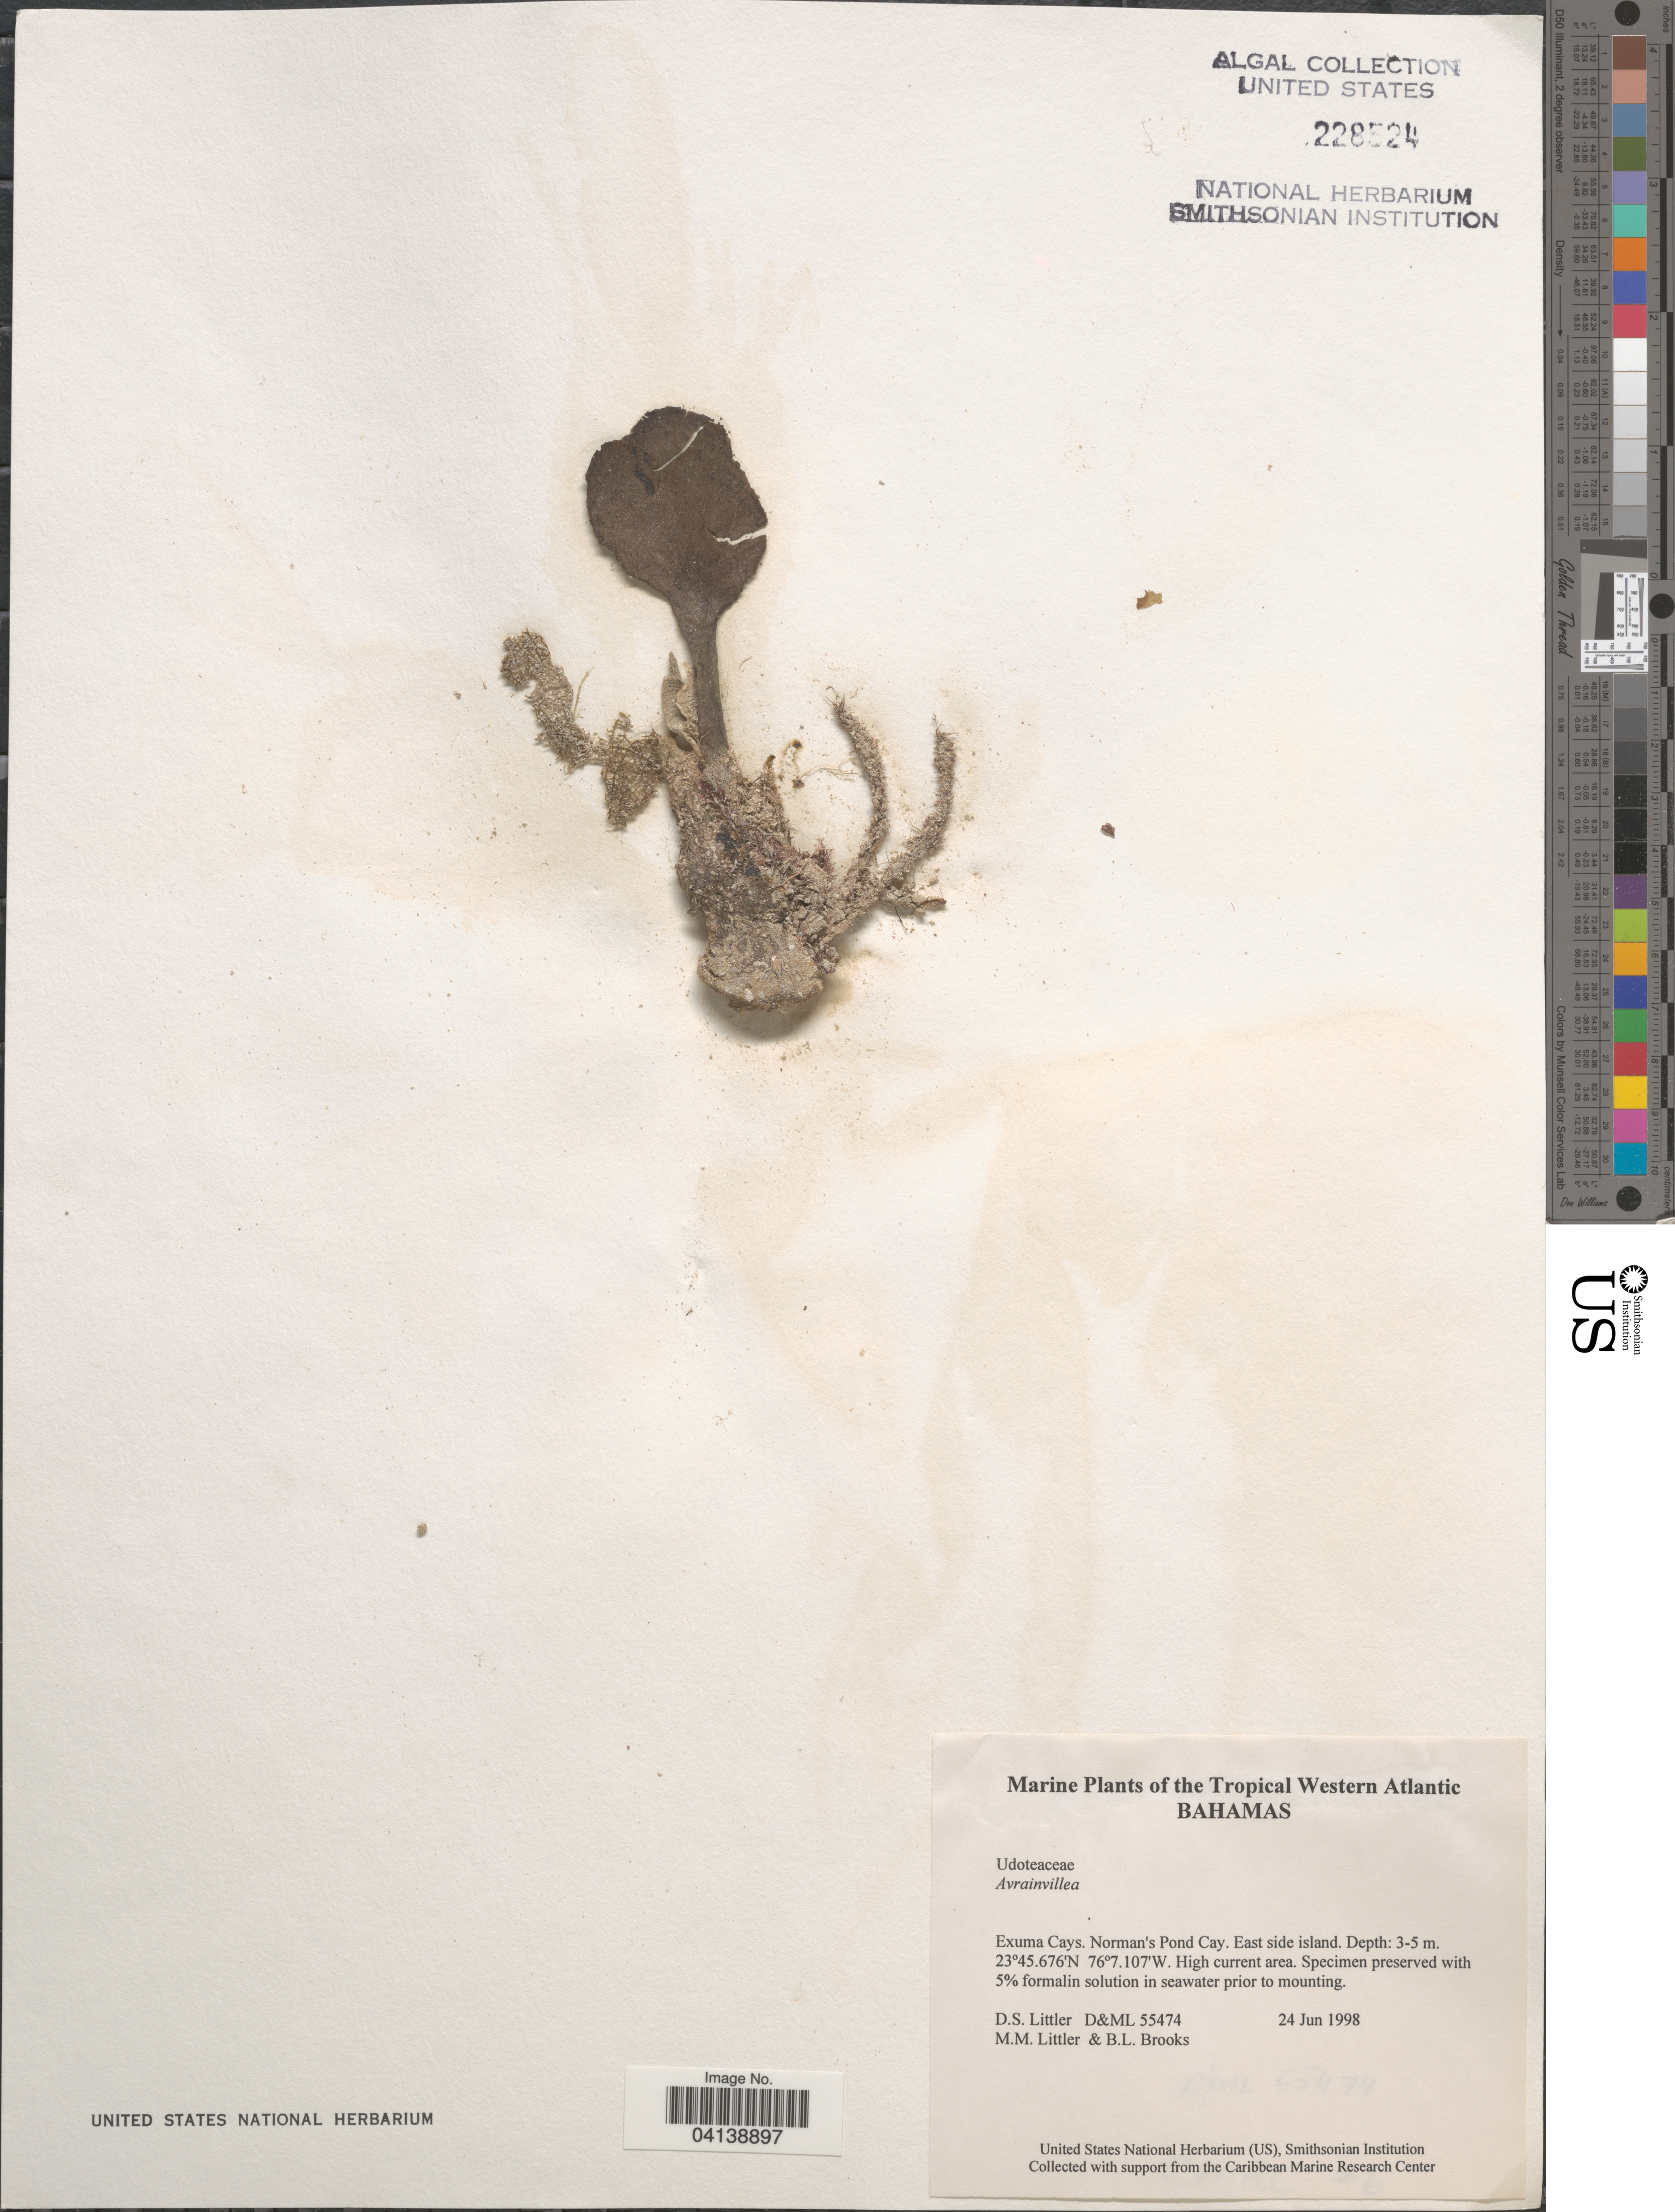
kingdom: Plantae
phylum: Chlorophyta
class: Ulvophyceae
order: Bryopsidales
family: Dichotomosiphonaceae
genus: Avrainvillea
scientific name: Avrainvillea sp.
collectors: D. S. Littler & B. Brooks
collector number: D&ML55474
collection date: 1998-06-24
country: Bahamas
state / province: Exuma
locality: The Tropical Western Atlantic. Exuma Cays. Norman's Pond Cay. East side island.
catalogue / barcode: US 228524